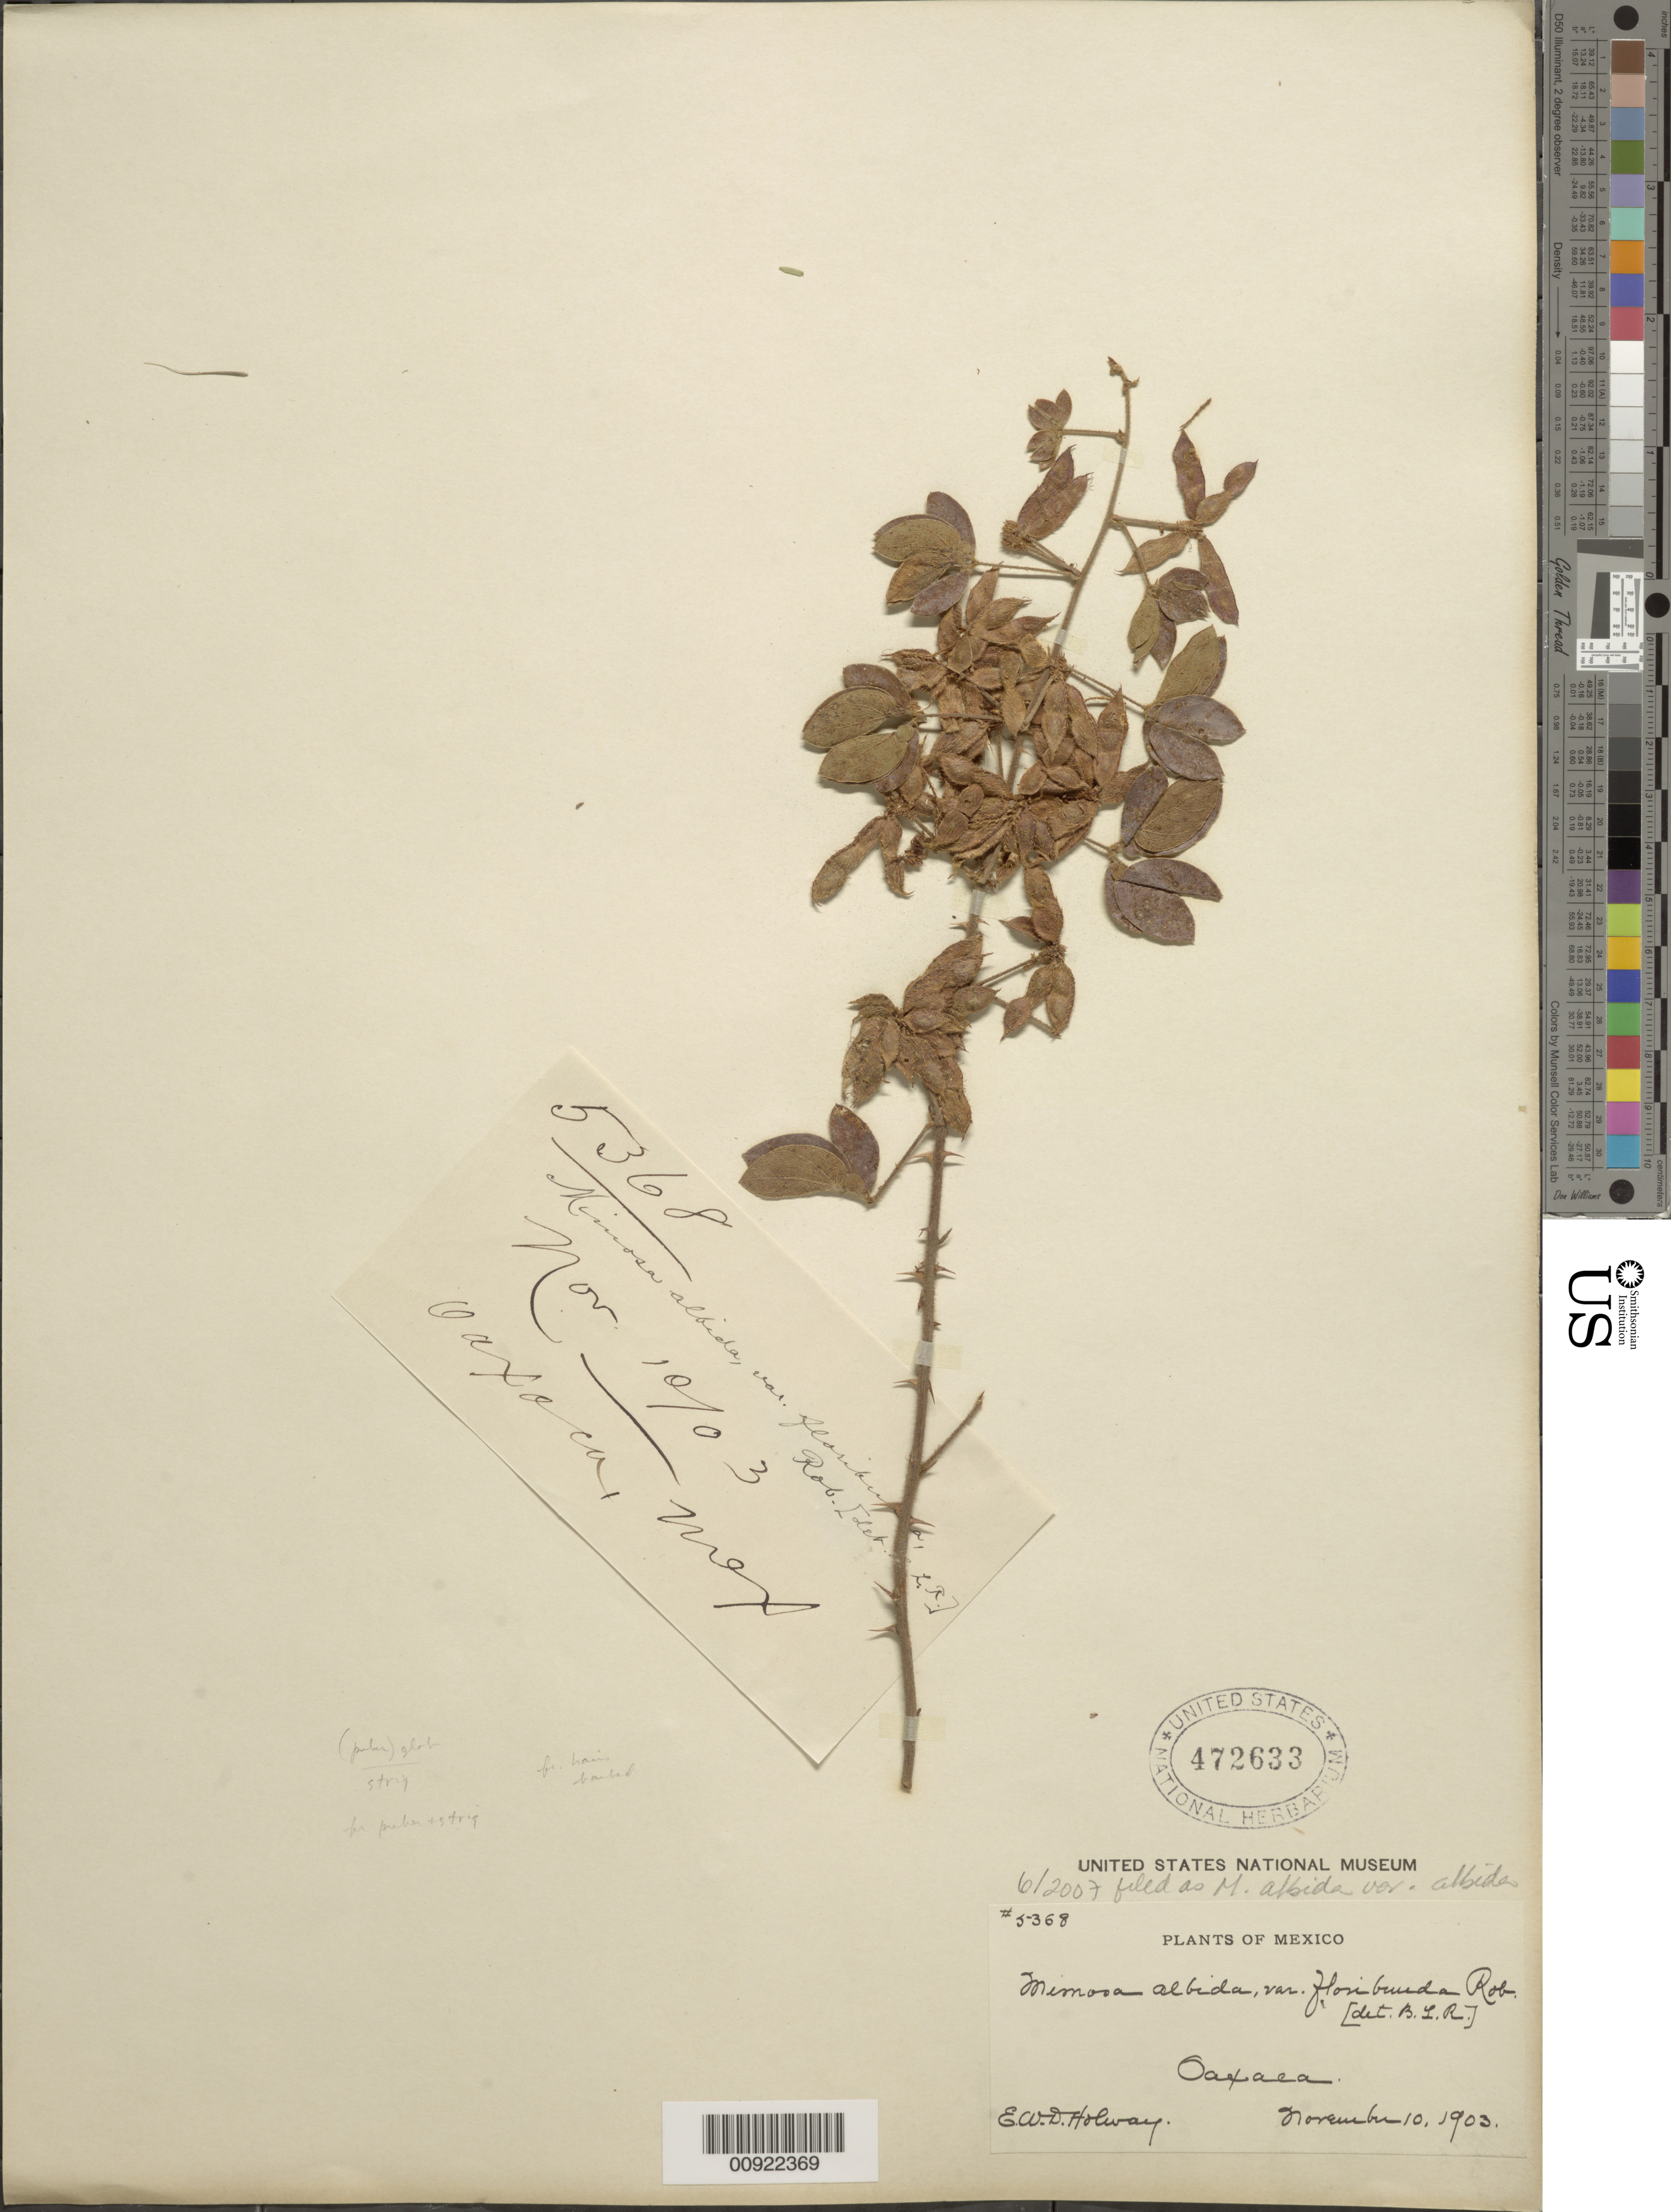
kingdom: Plantae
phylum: Tracheophyta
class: Magnoliopsida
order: Fabales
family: Fabaceae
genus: Mimosa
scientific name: Mimosa albida var. albida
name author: Humb. & Bonpl. ex Willd.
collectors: E. W. D. Holway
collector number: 5368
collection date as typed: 10 Nov 1903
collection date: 1903-11-10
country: Mexico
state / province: Oaxaca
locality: Oaxaca.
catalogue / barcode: US 472633